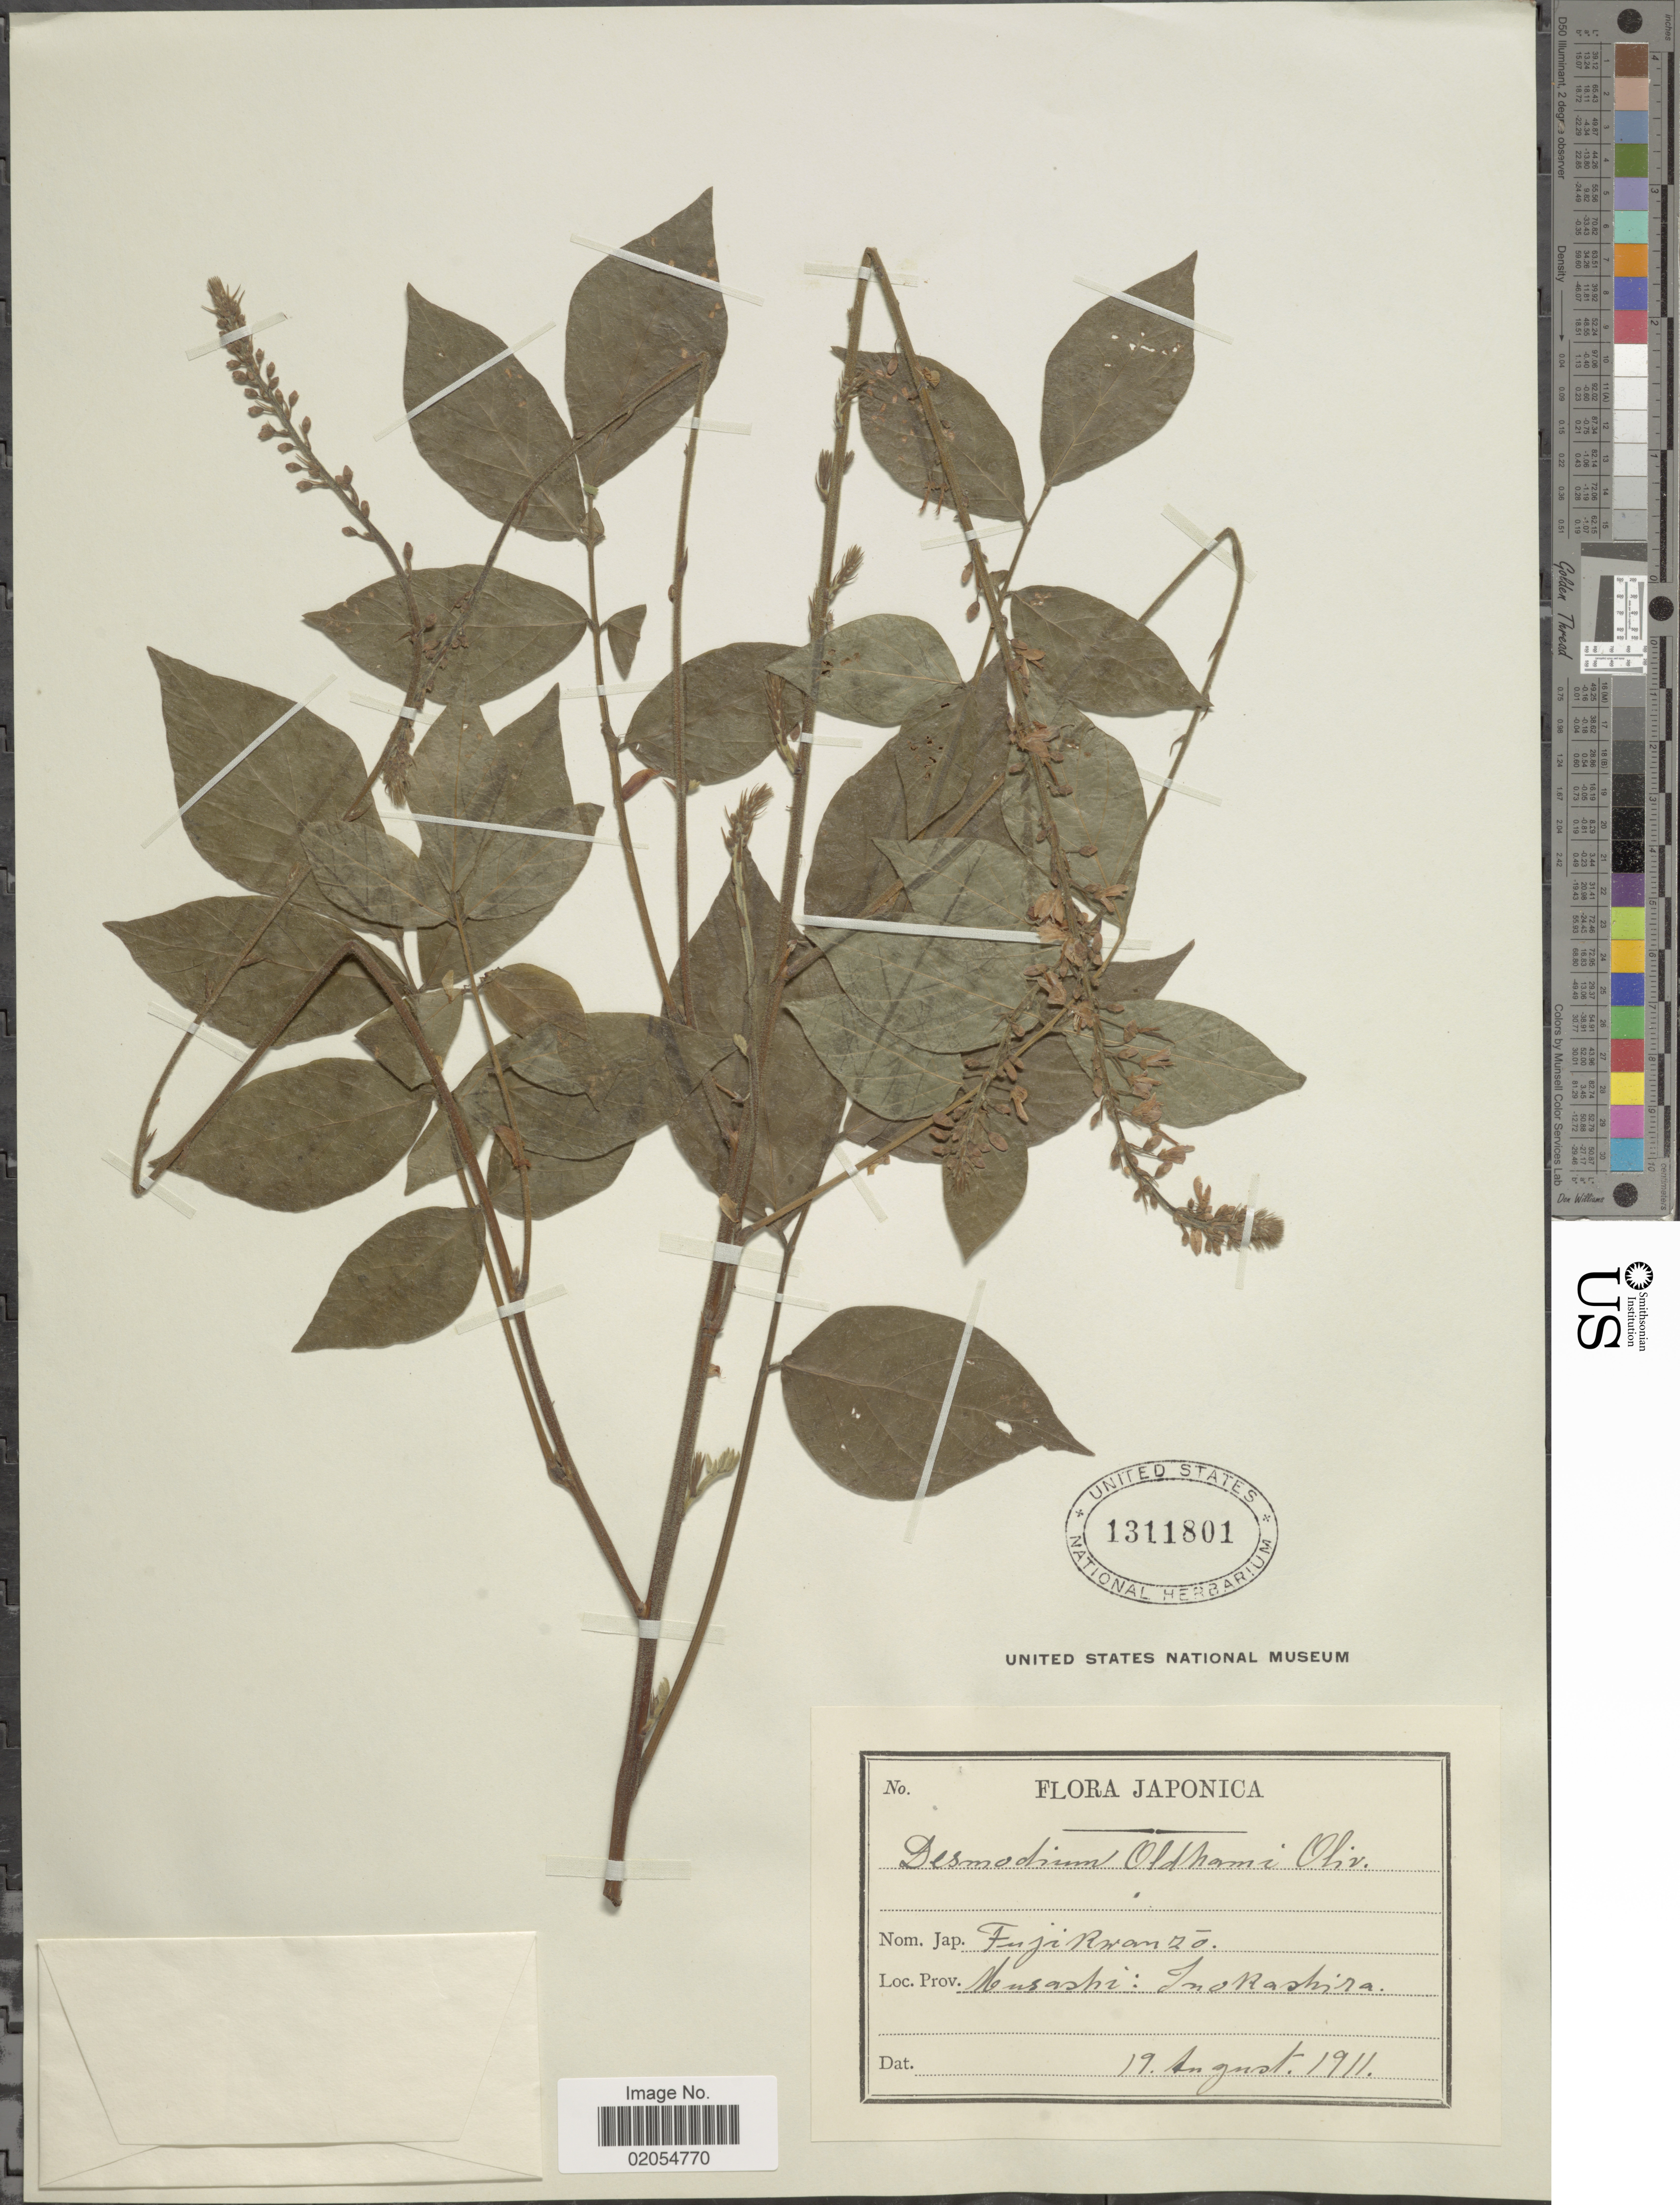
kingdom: Plantae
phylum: Tracheophyta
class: Magnoliopsida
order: Fabales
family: Fabaceae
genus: Hylodesmum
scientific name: Hylodesmum oldhamii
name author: (Oliv.) H. Ohashi & R.R. Mill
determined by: Strong, Mark T., (BOT), Smithsonian Institution - National Museum of Natural History (UNITED STATES)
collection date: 1911-08-17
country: Japan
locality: Musashi: Inokashira.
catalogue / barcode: US 1311801